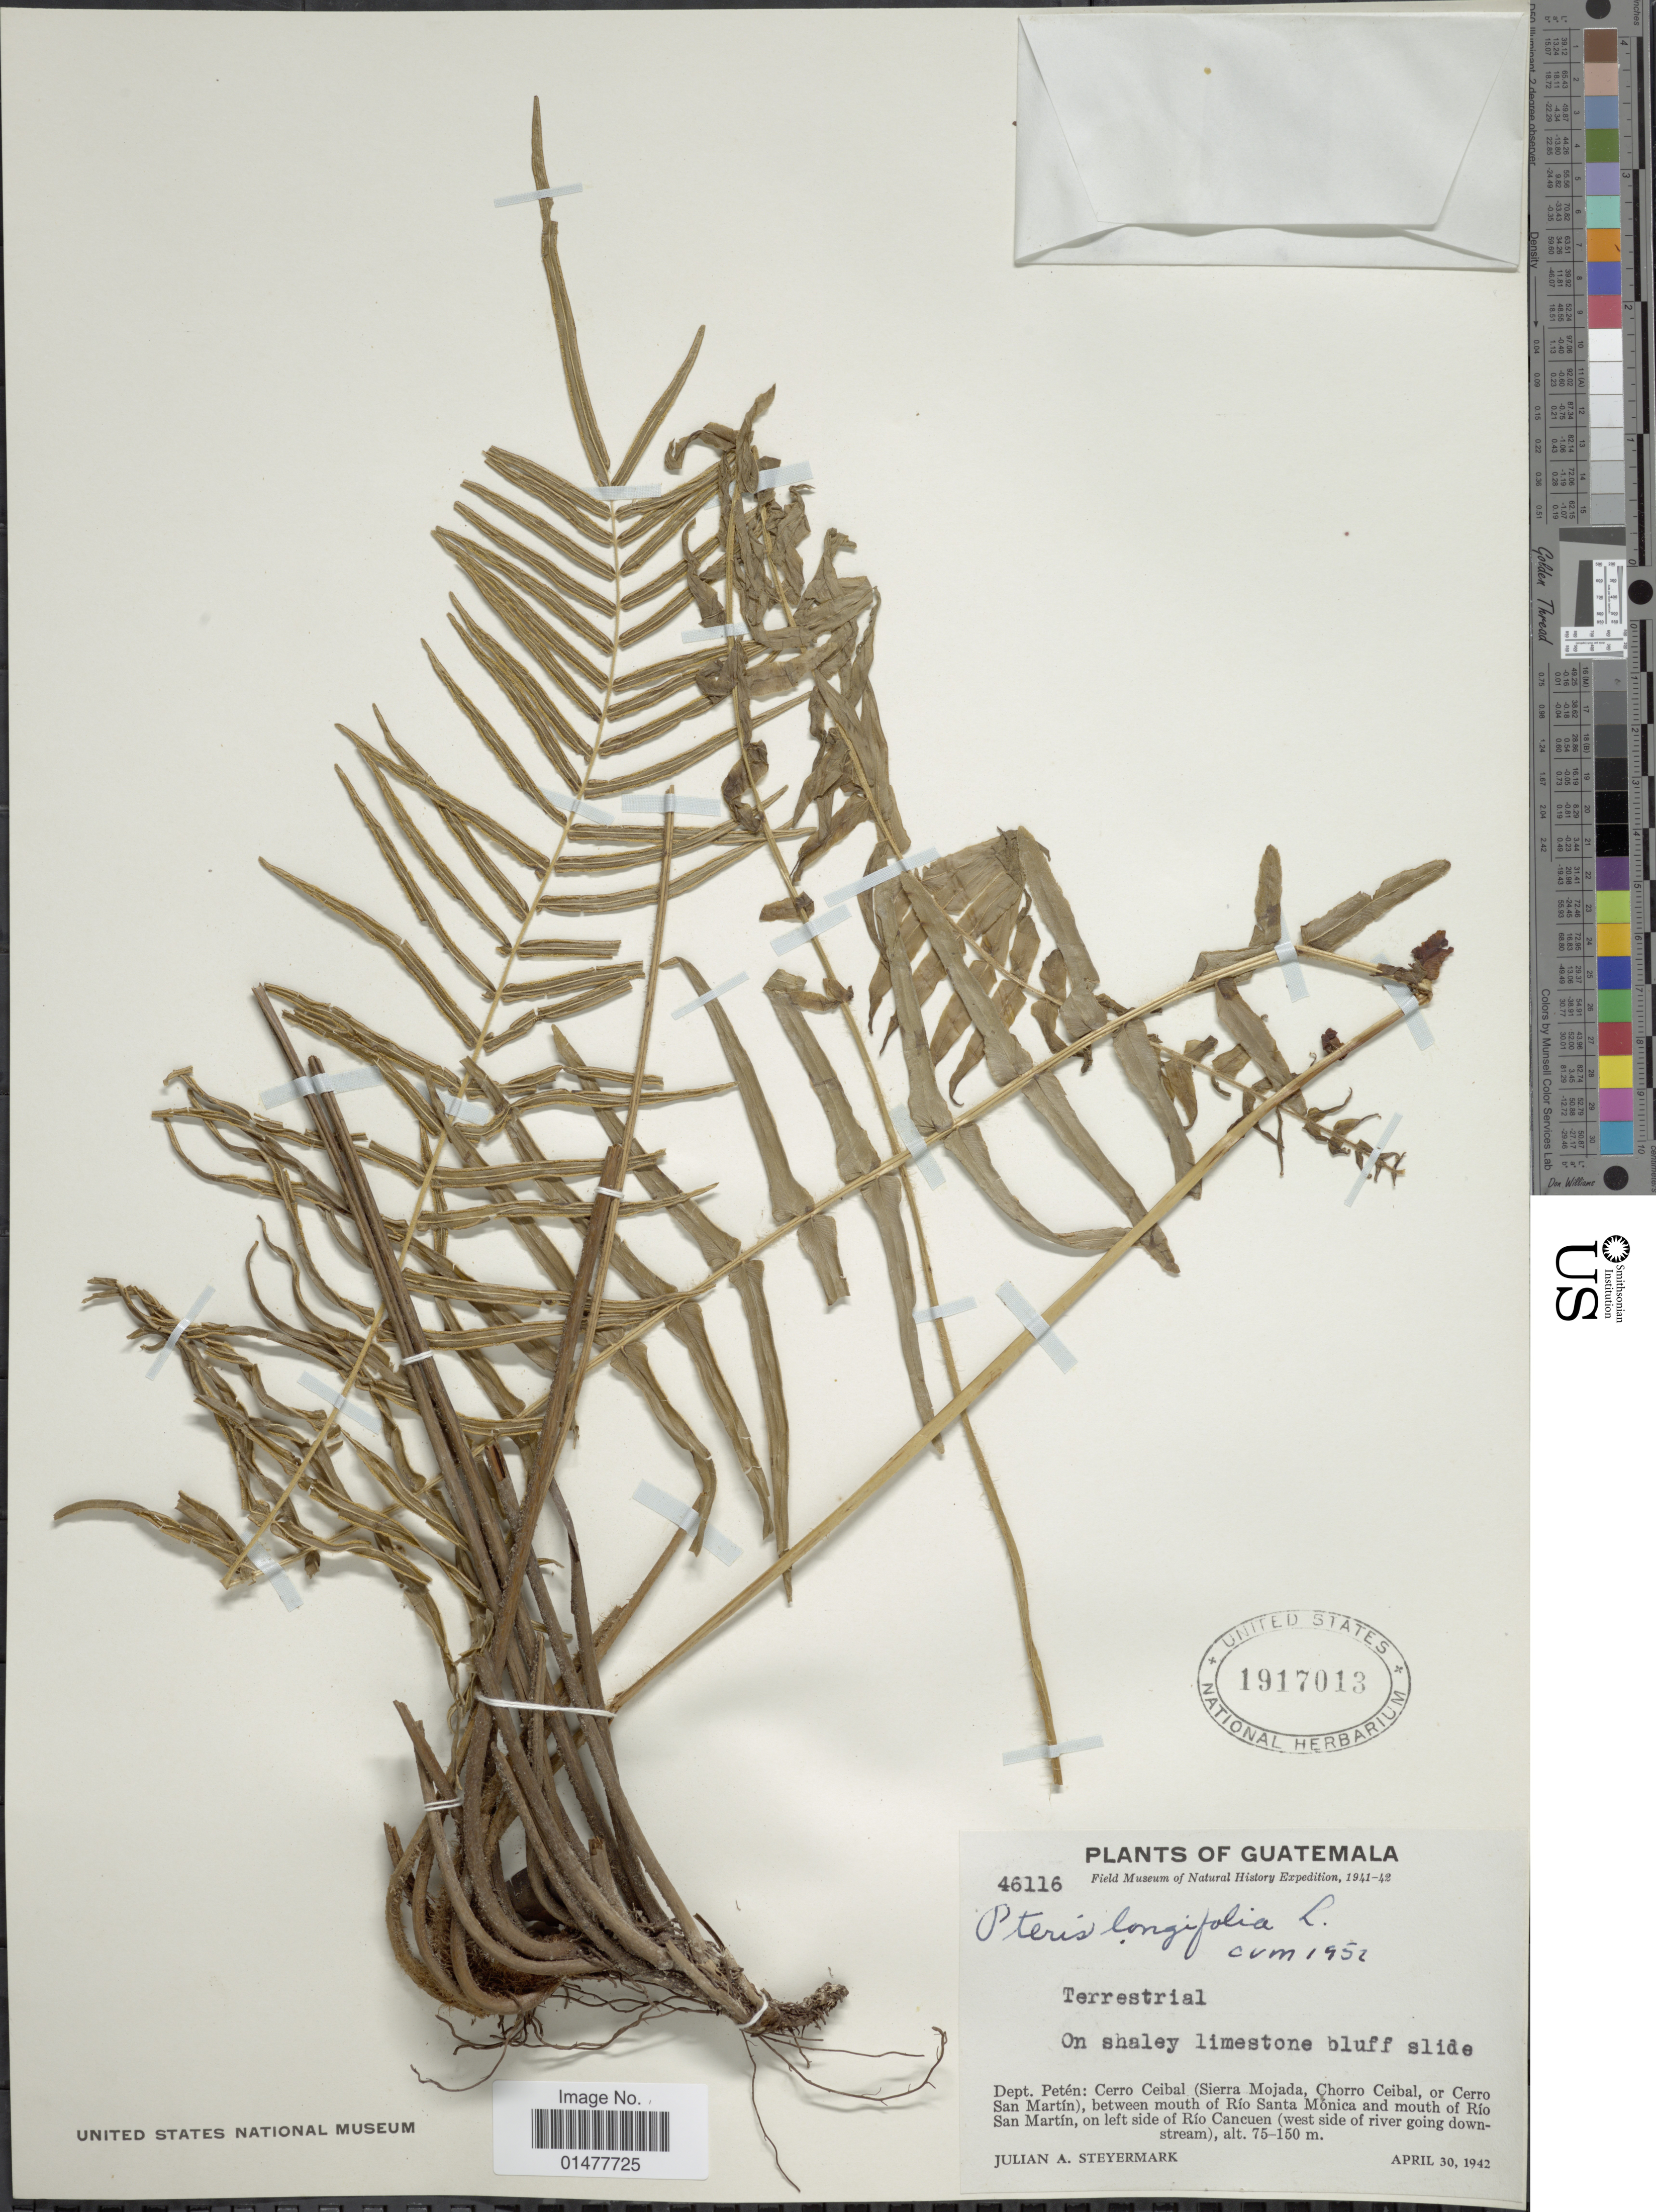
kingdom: Plantae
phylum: Tracheophyta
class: Polypodiopsida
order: Polypodiales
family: Pteridaceae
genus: Pteris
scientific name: Pteris longifolia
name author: L.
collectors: J. Steyermark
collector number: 46116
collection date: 1942-04-30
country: Guatemala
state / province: El Petén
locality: Cerro Ceibal (Sierra Mojada, Chorro Ceibal, or Cerro San Martin), between mouth of Rio Santa Monica and mouth of Rio San Martin, on left side of Rio Cancuen (west side of river going down-stream).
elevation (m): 75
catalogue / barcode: US 1917013